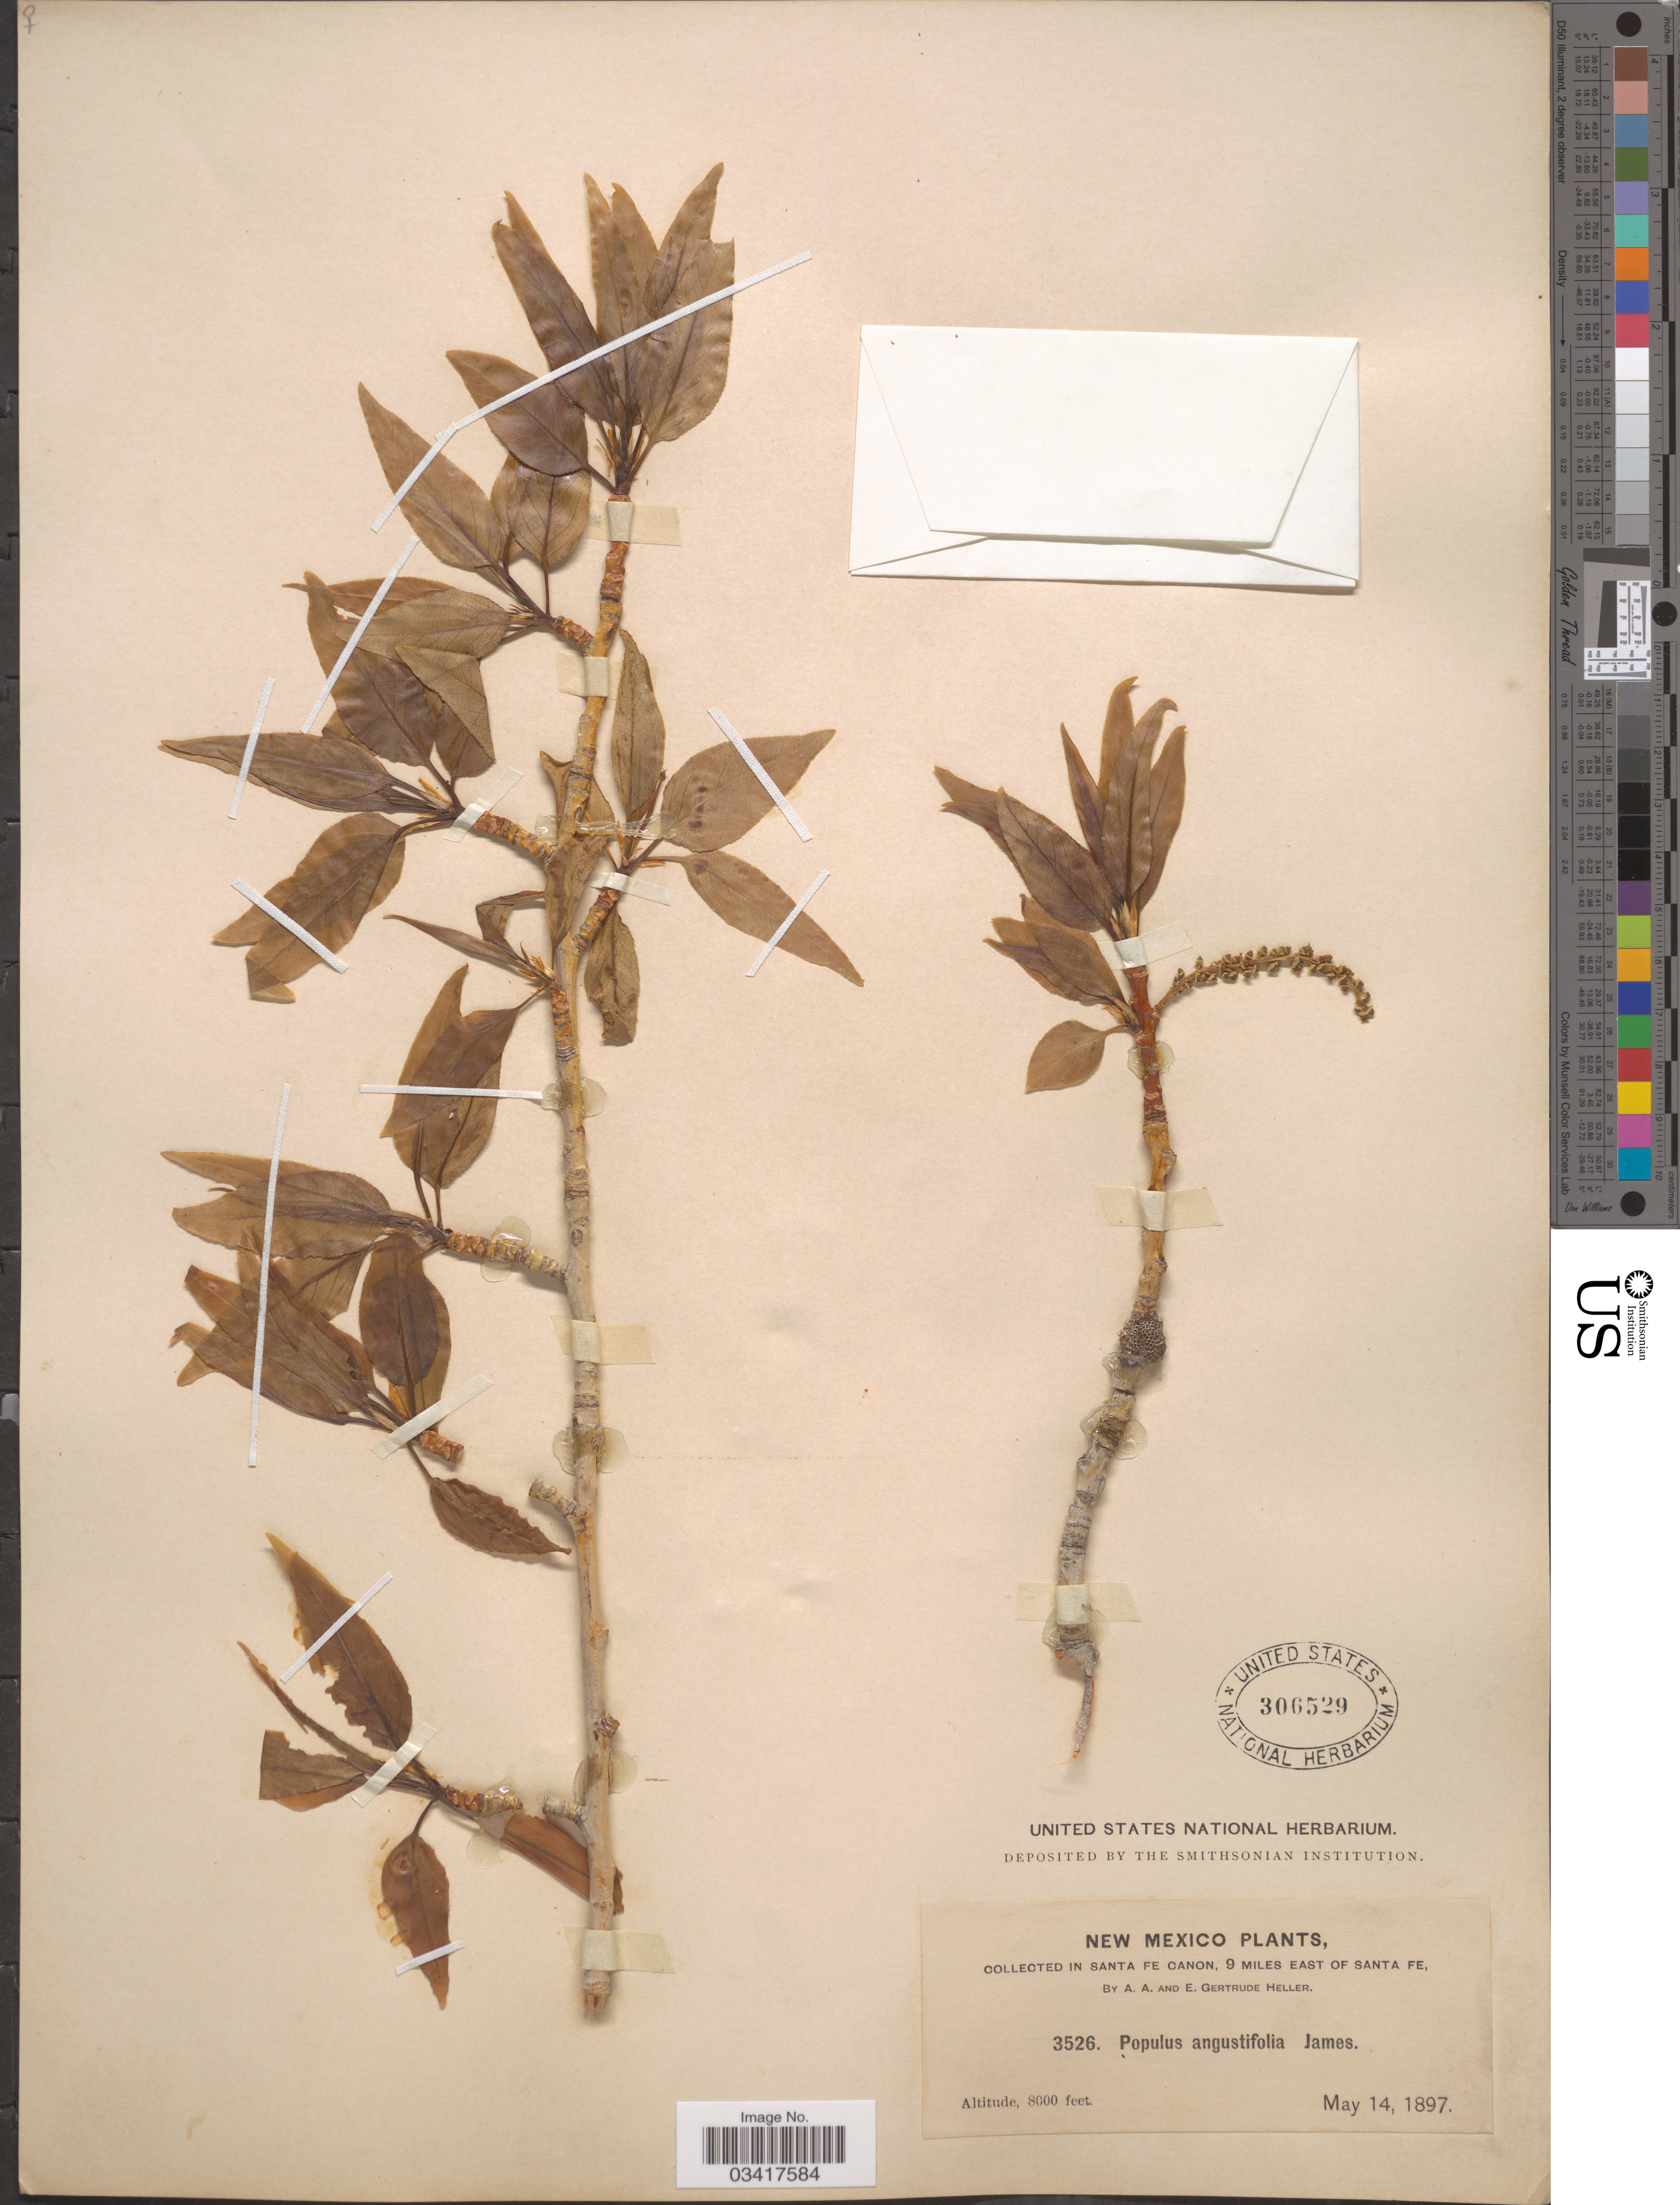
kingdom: Plantae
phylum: Tracheophyta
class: Magnoliopsida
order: Malpighiales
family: Salicaceae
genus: Populus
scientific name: Populus angustifolia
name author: E. James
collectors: A. A. Heller & E. Gertrude Heller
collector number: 3526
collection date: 1897-05-14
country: United States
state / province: New Mexico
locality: In Santa Fe Canon, 9 miles east of Santa Fe.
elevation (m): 2438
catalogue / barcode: US 306529